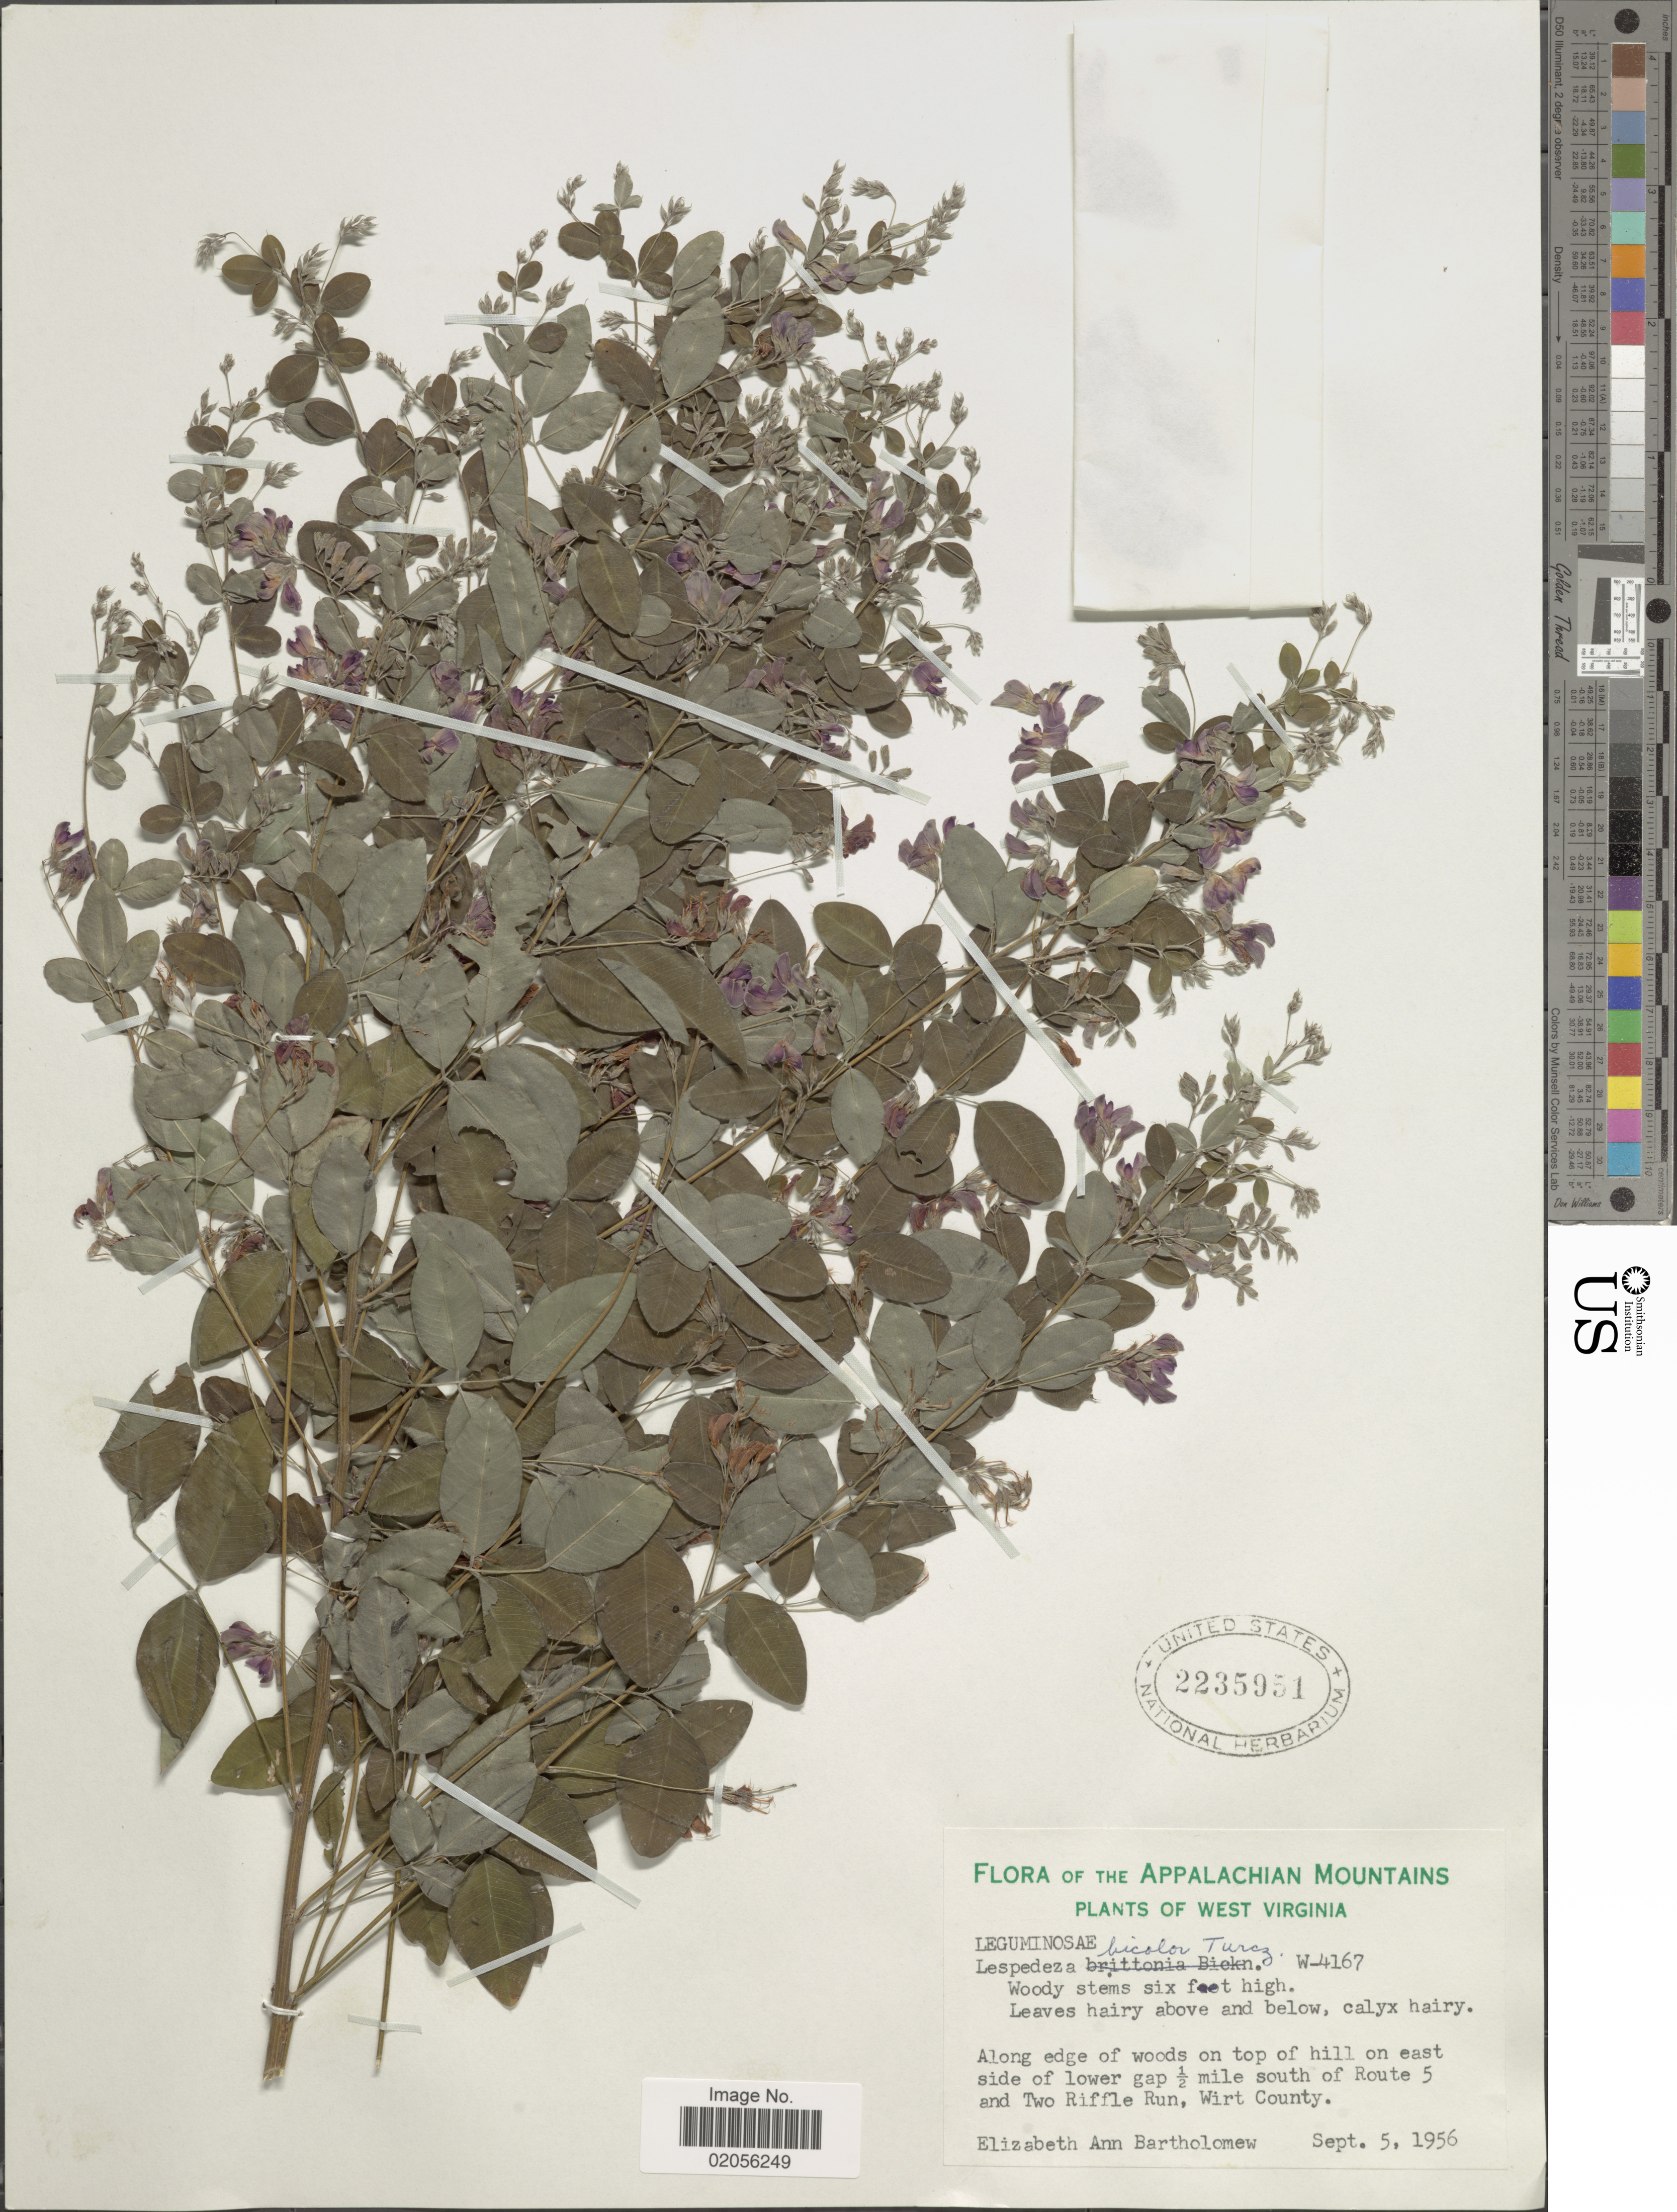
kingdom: Plantae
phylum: Tracheophyta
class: Magnoliopsida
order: Fabales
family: Fabaceae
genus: Lespedeza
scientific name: Lespedeza bicolor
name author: Turcz.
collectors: E. Bartholomew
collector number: W-4167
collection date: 1956-09-05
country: United States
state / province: West Virginia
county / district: Wirt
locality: Appalachian Mountains. east side of lower gap ½ mile south of Route 5 and Two Riffle Run, Wirt County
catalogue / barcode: US 2235951